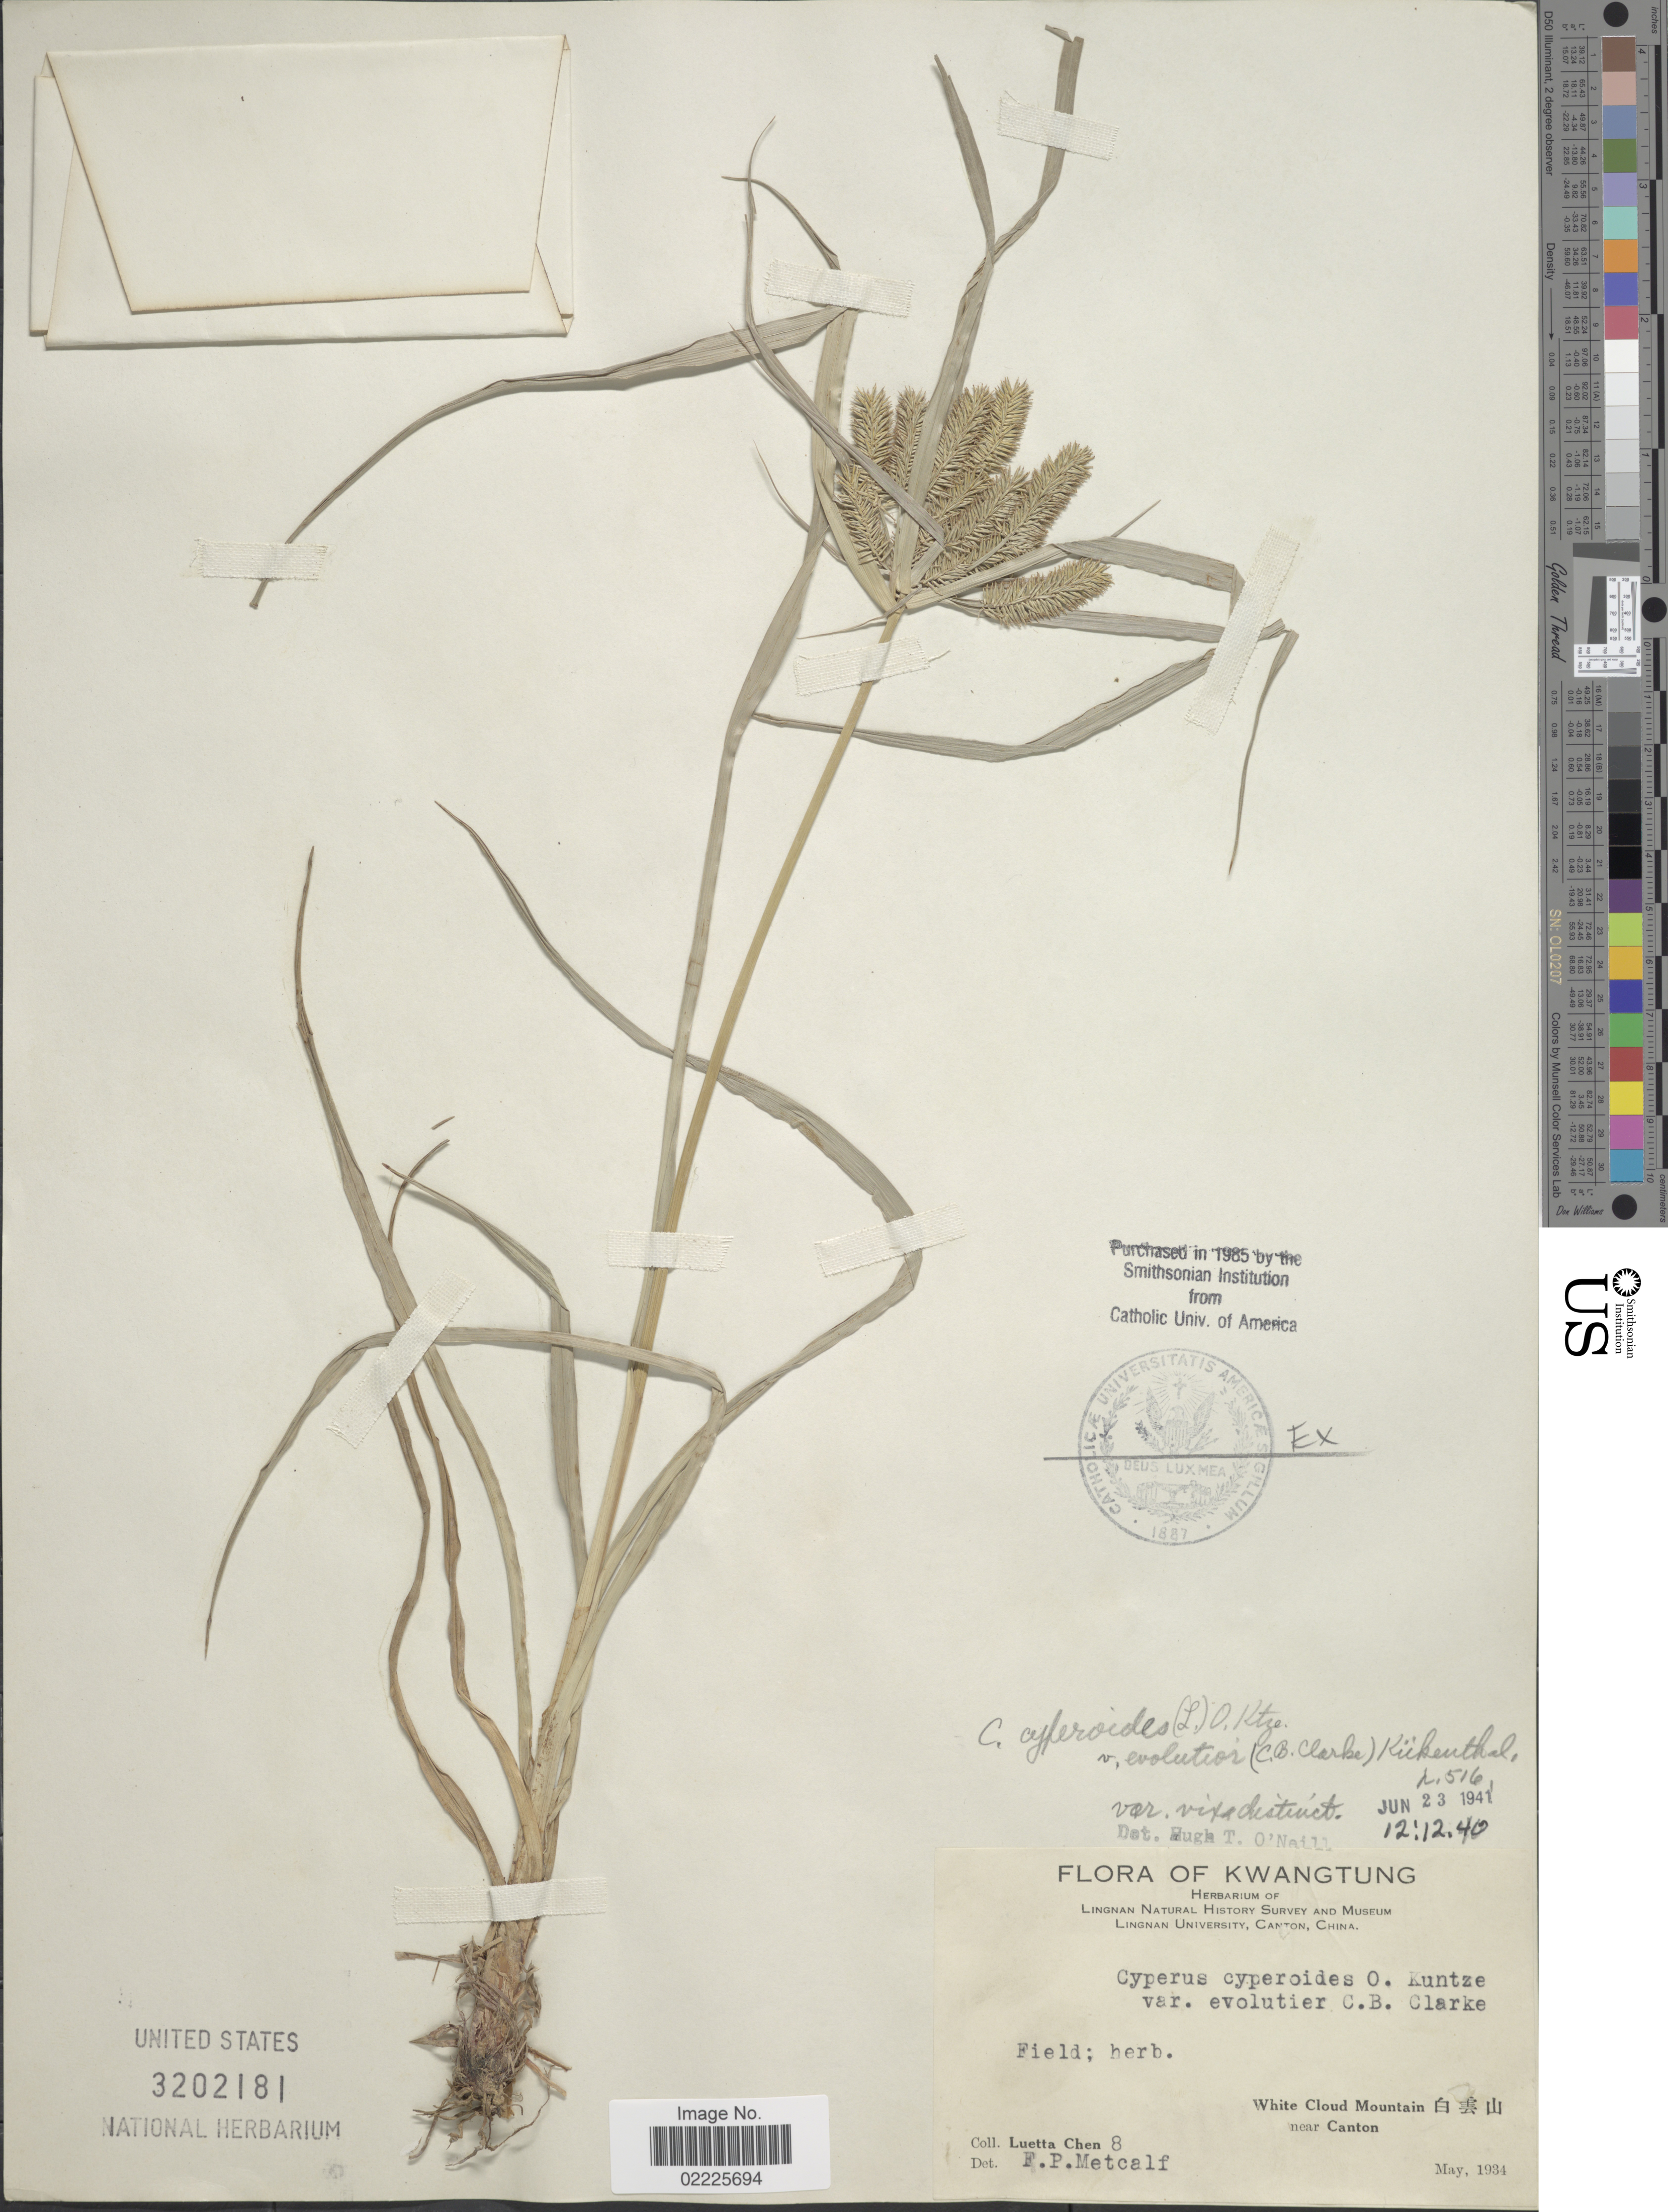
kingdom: Plantae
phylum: Tracheophyta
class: Liliopsida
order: Poales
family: Cyperaceae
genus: Cyperus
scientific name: Cyperus cyperoides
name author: (L.) Kuntze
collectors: L. Chen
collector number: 8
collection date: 1934-05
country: China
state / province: Guangdong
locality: Kwnagtung, field, White Cloud Mountain near Canton.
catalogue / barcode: US 3202181